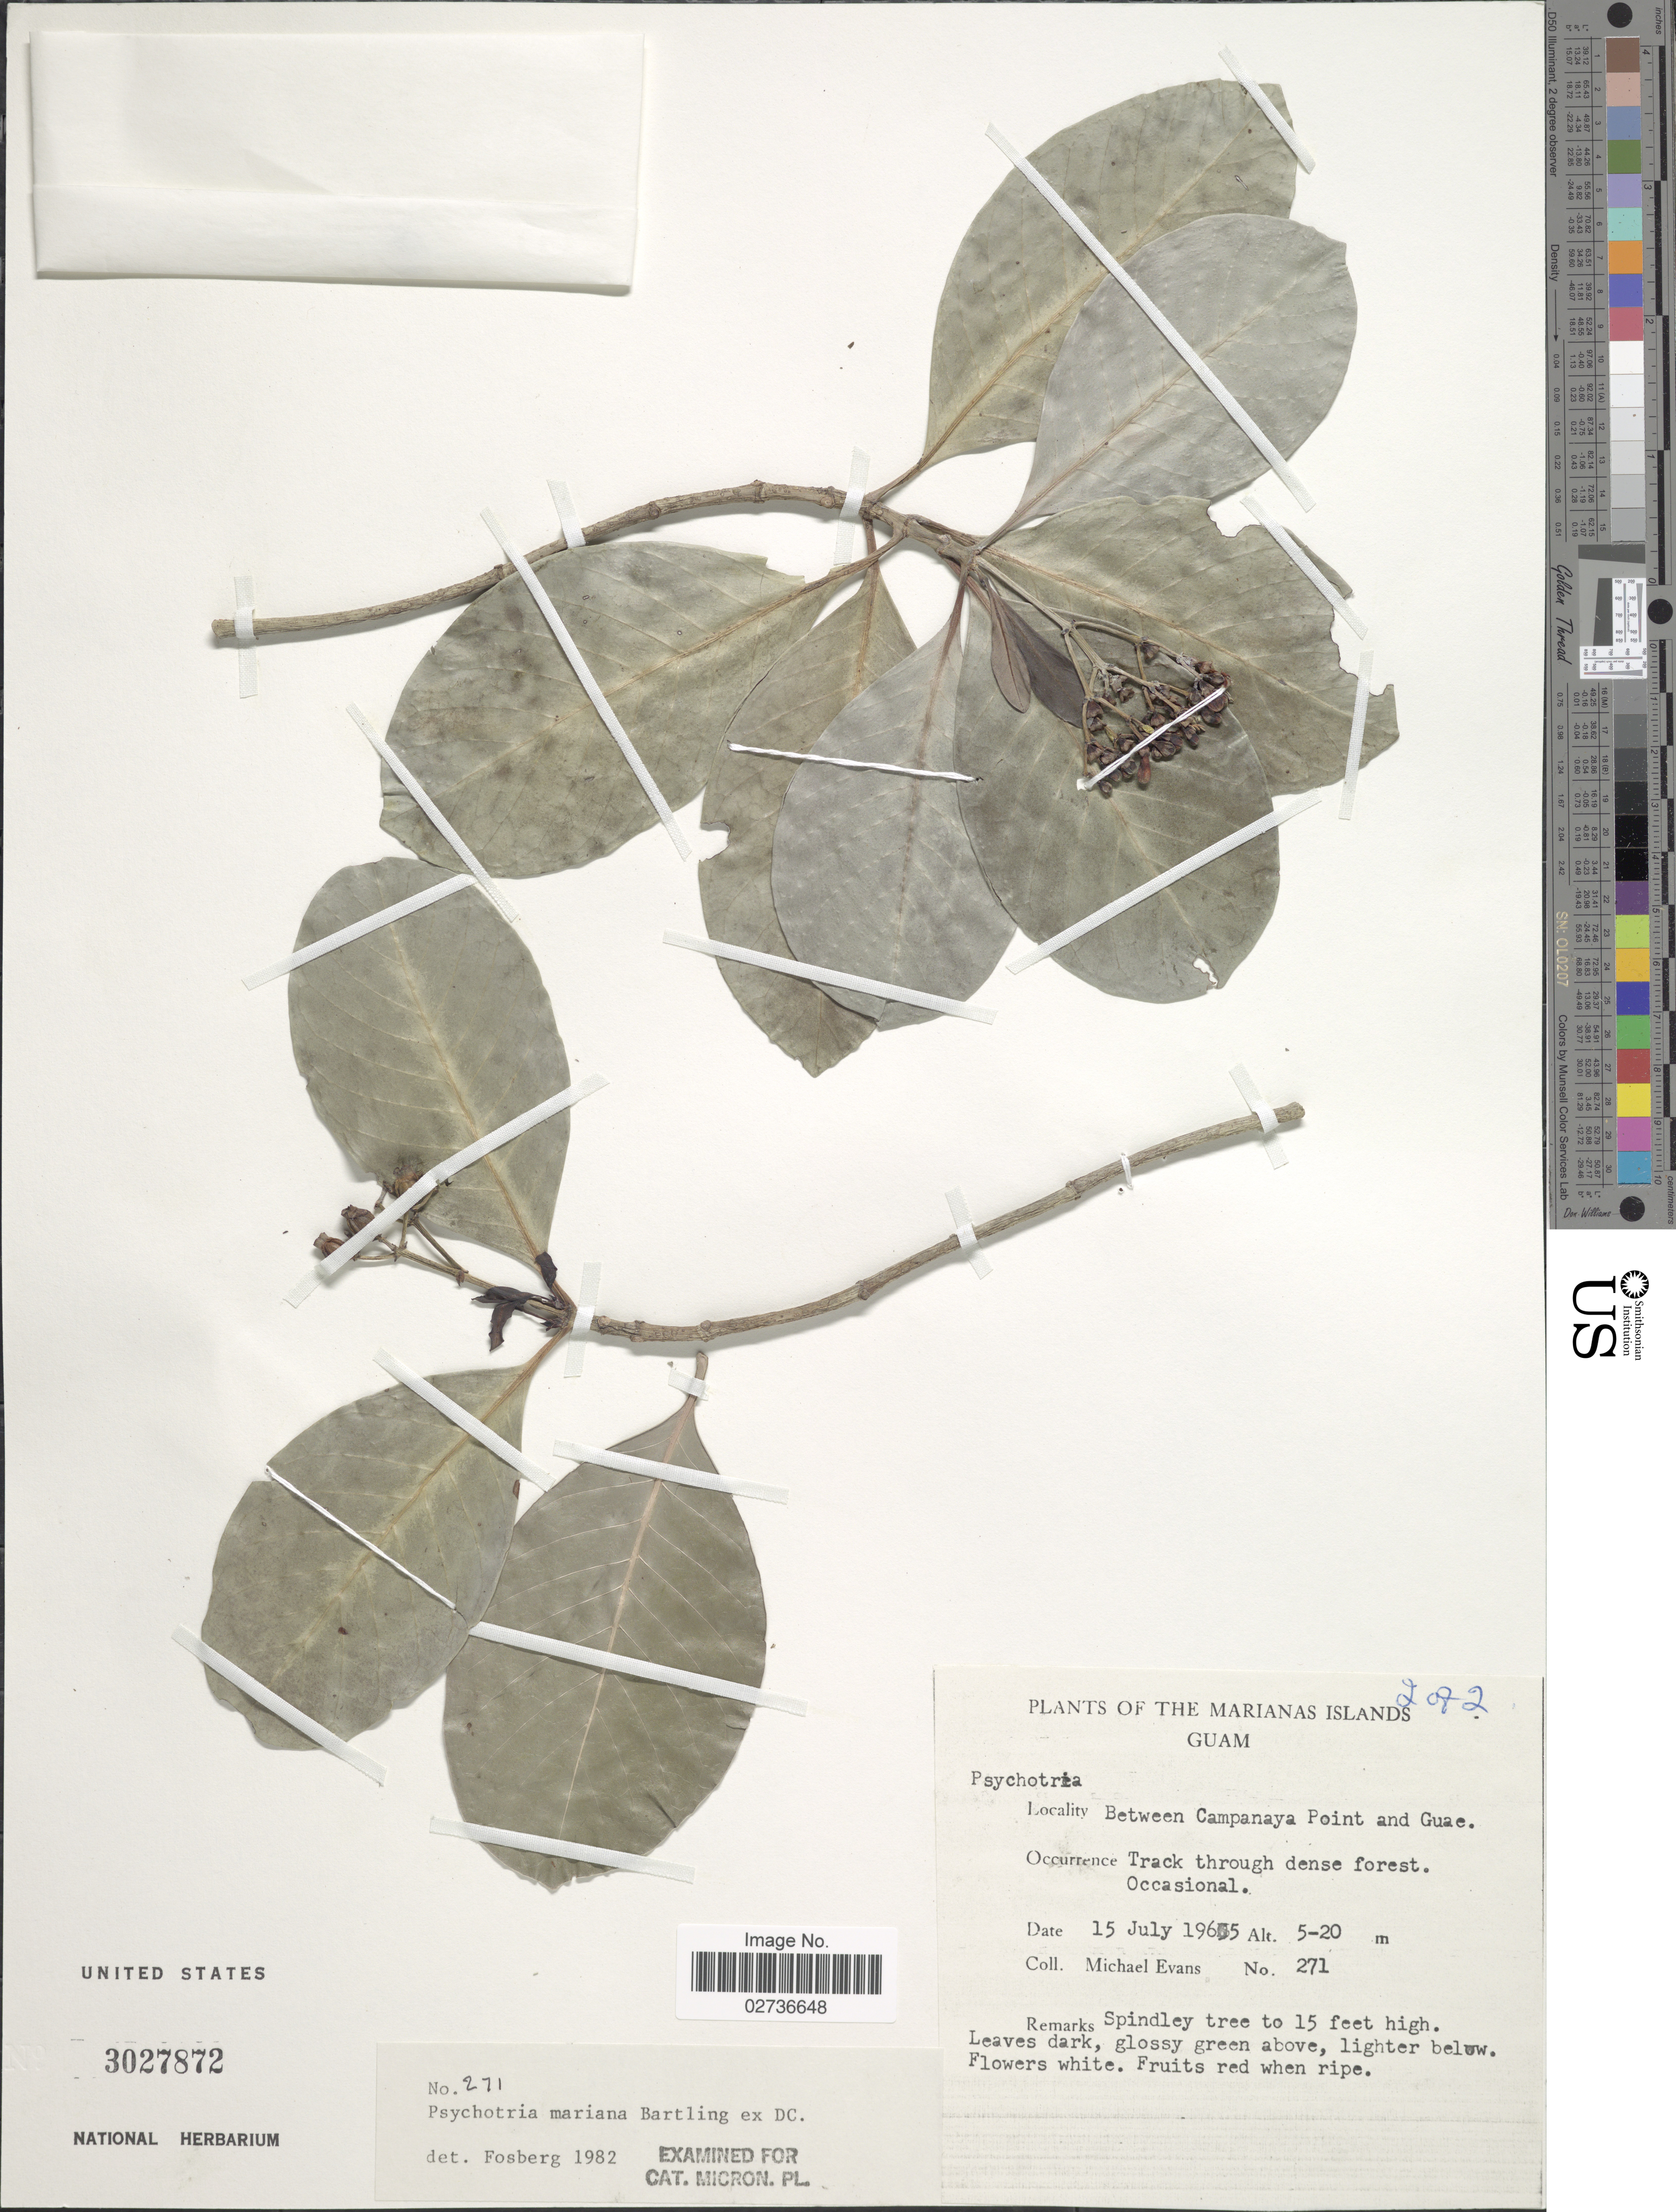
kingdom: Plantae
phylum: Tracheophyta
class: Magnoliopsida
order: Gentianales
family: Rubiaceae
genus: Psychotria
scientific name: Psychotria mariana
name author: Bartl. ex DC.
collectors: M. Evans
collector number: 271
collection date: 1965-07-15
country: Guam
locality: The Marianas Islands, Guam, Between Campanaya Point and Guae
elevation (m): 5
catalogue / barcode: US 3027872